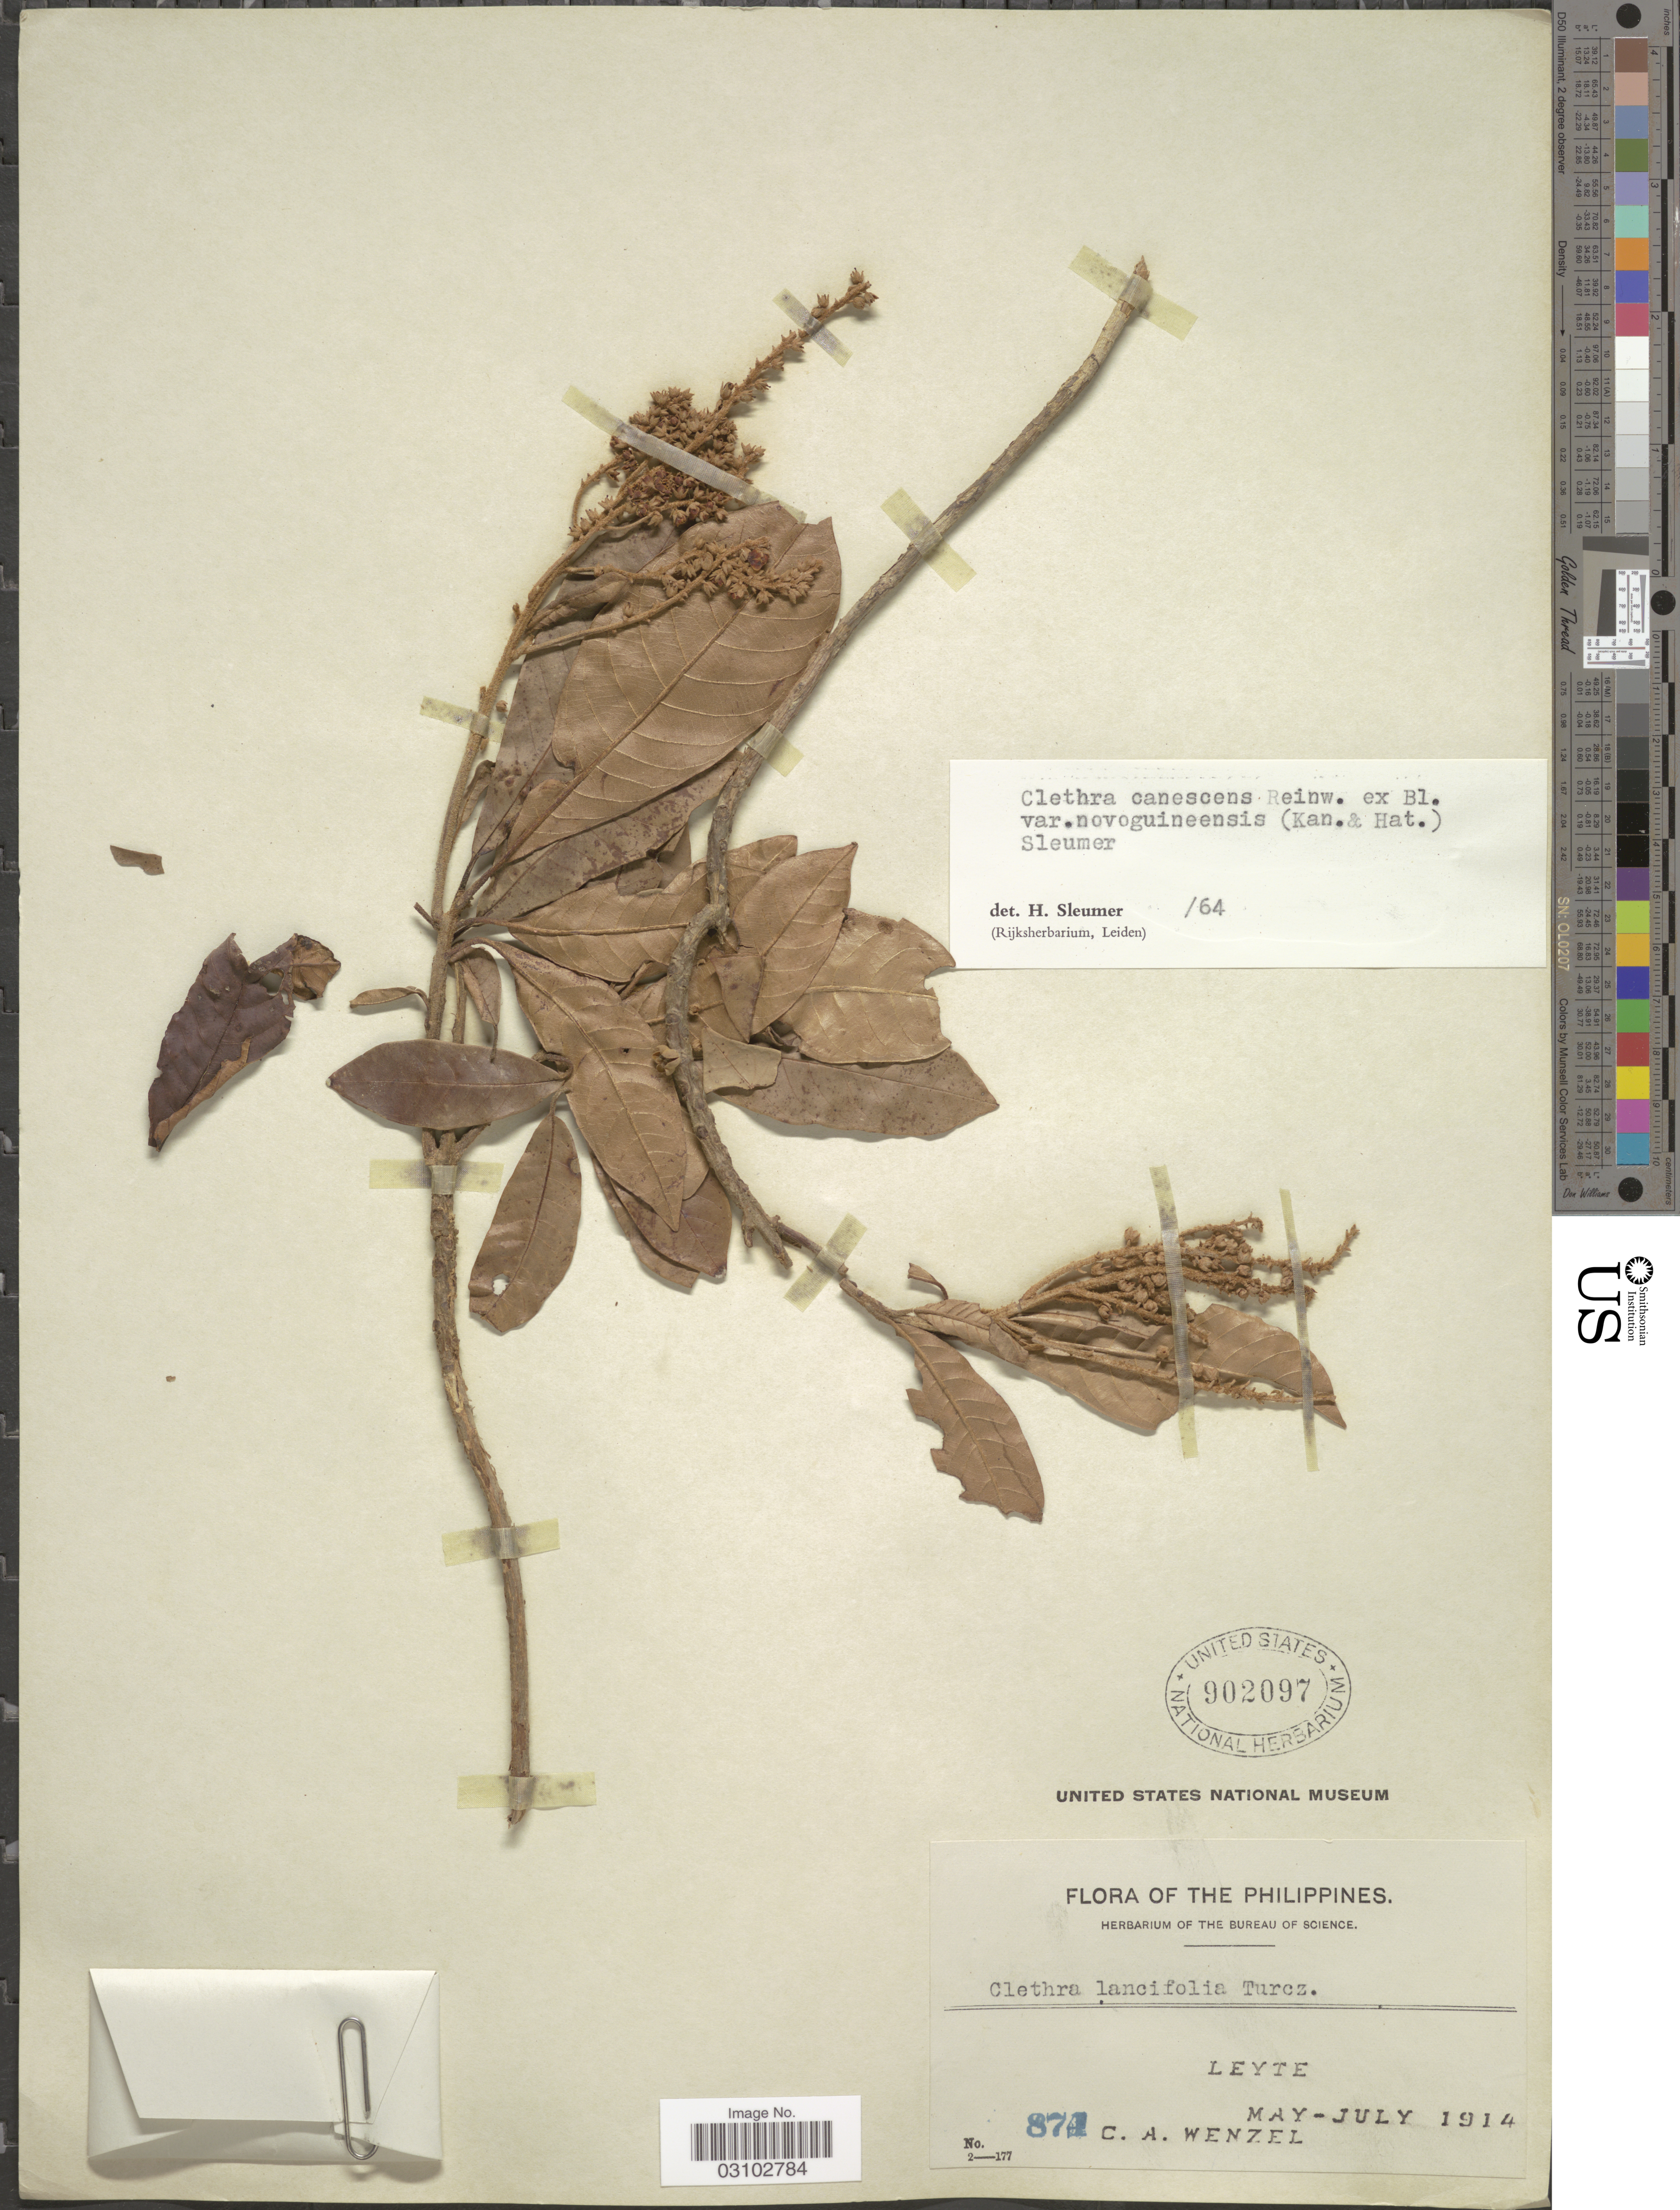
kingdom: Plantae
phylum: Tracheophyta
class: Magnoliopsida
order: Ericales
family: Clethraceae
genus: Clethra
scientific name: Clethra canescens var. novoguineensis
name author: (Kaneh. & Hatus.) Sleumer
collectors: C. Wenzel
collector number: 874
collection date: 1911-05/1914-07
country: Philippines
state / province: Eastern Visayas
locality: Leyte.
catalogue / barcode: US 902097